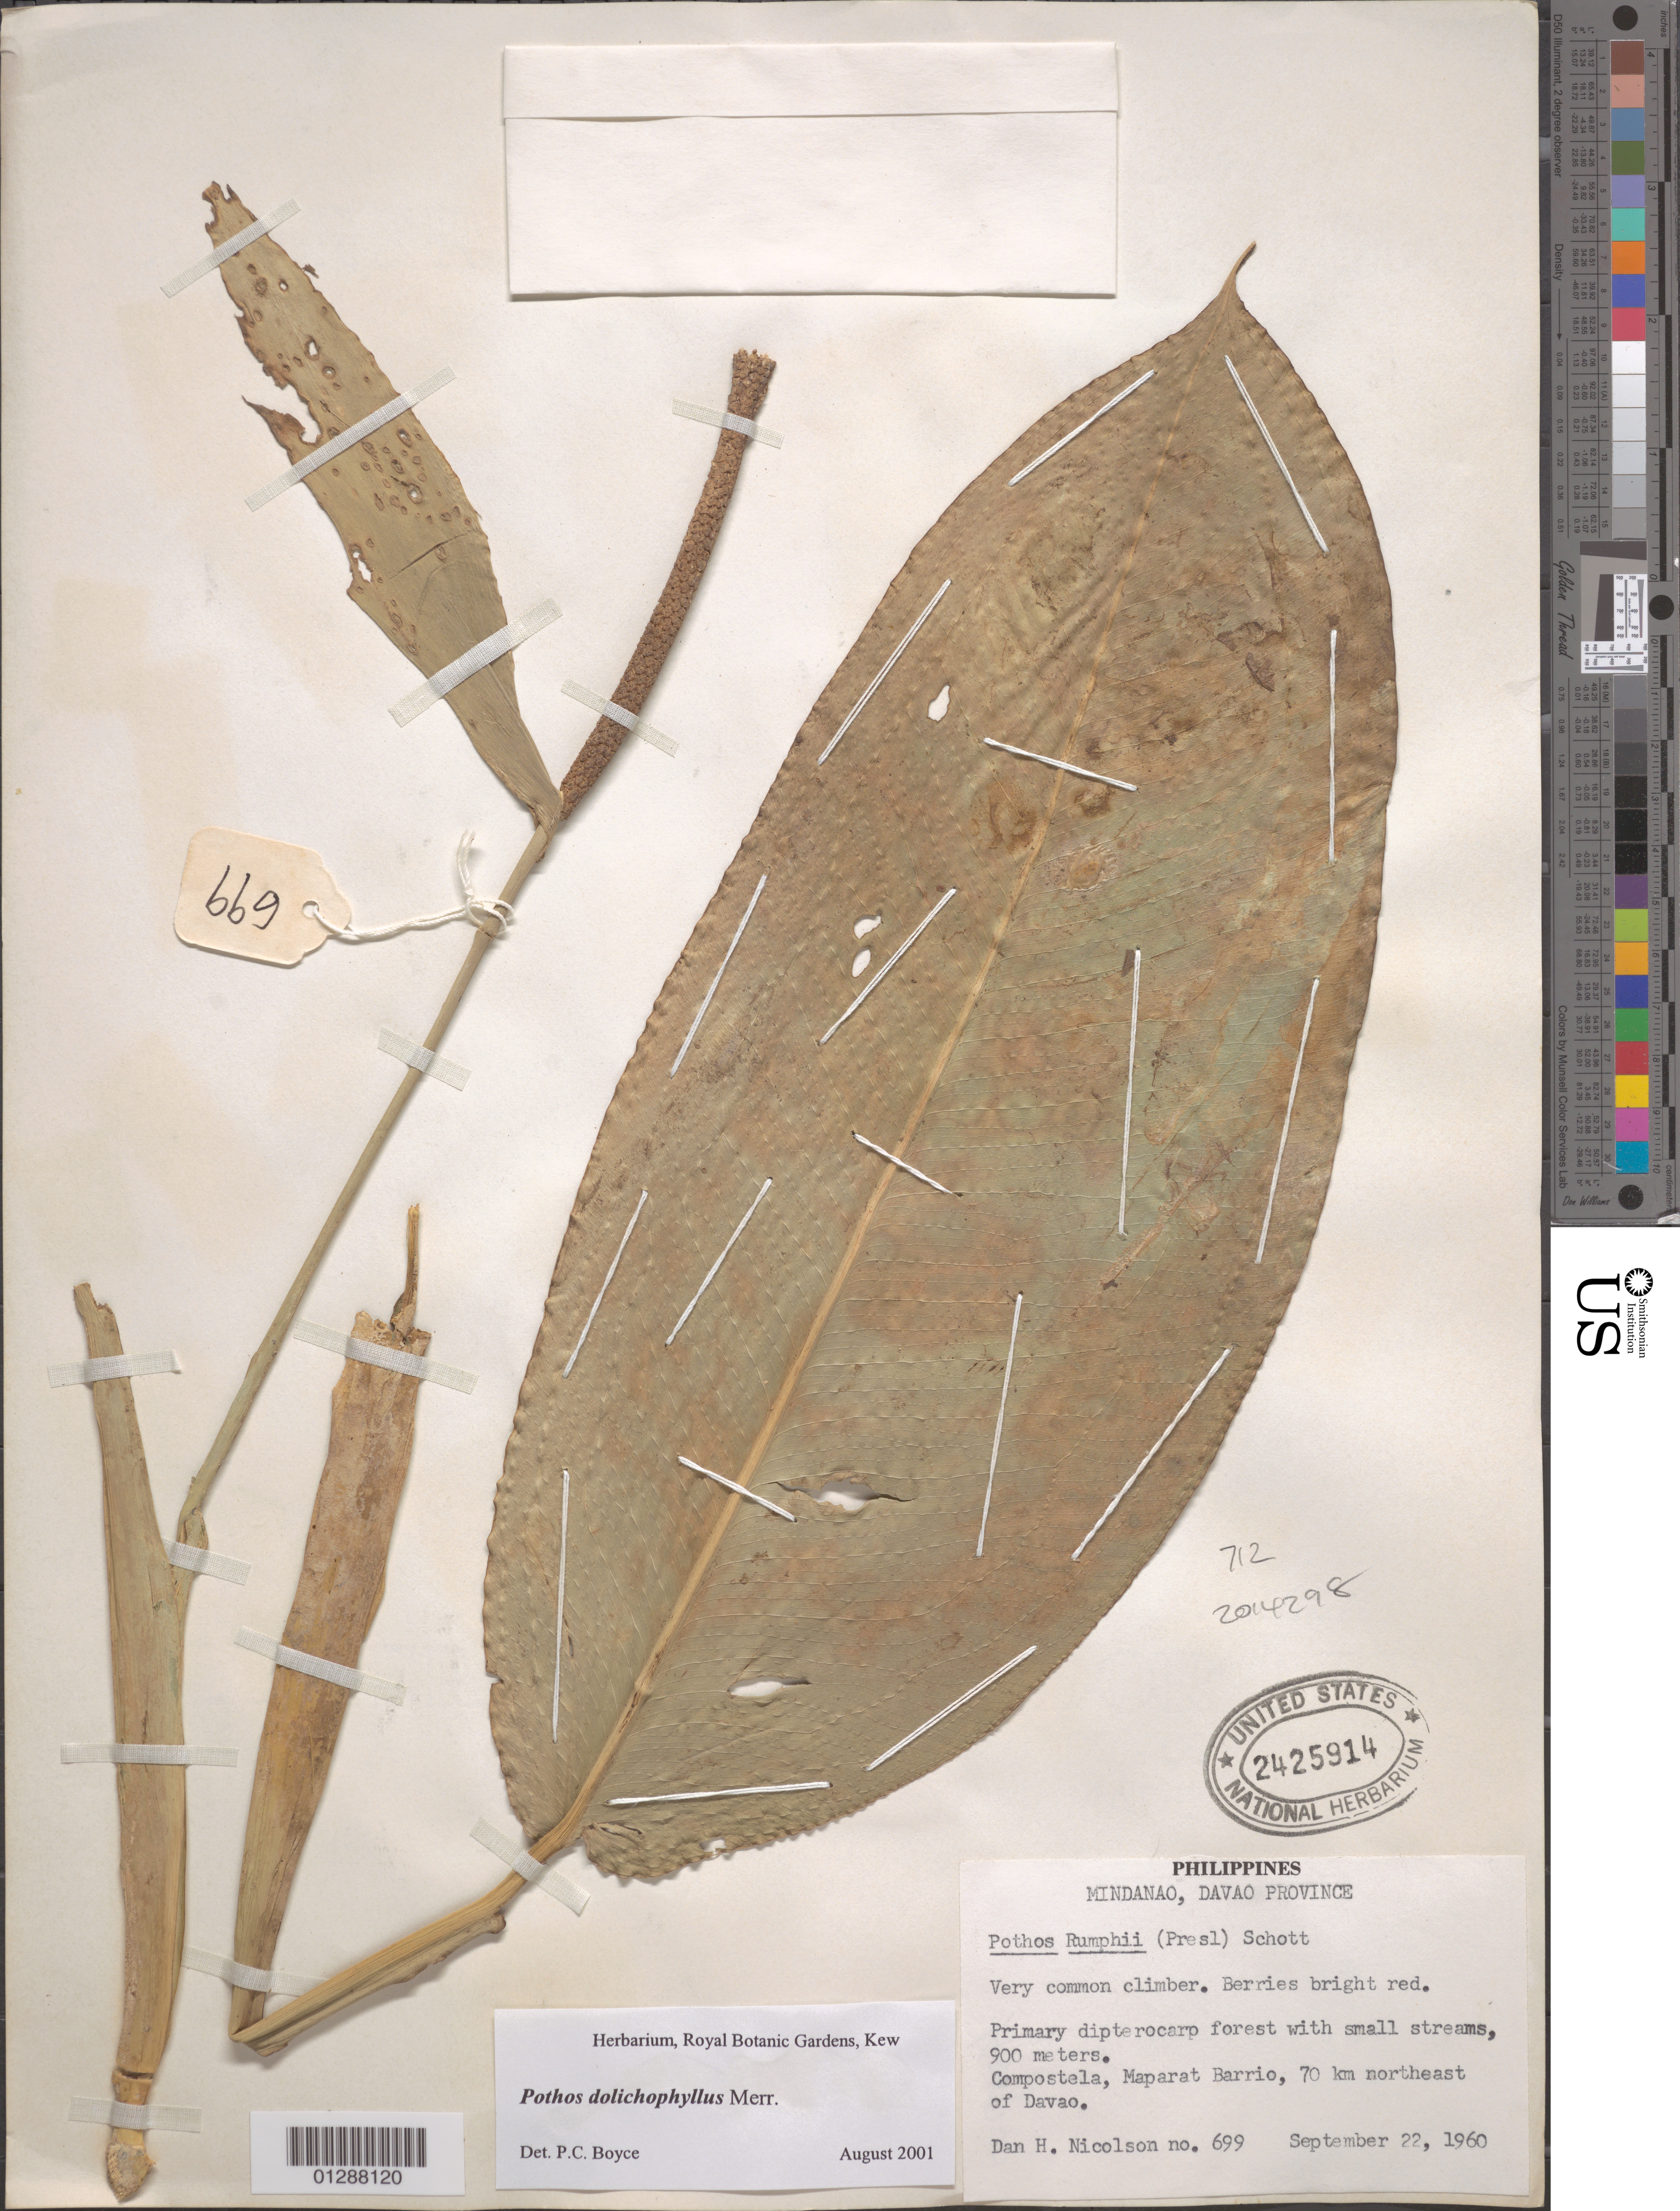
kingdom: Plantae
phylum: Tracheophyta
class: Liliopsida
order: Alismatales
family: Araceae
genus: Pothos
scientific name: Pothos dolichophyllus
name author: Merr.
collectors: D. H. Nicolson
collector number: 699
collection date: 1960-09-22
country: Philippines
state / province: Davao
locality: Mindanao. Compostela, Maparat Barrio, 70 km northeast of Davao.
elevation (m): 900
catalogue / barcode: US 2425914